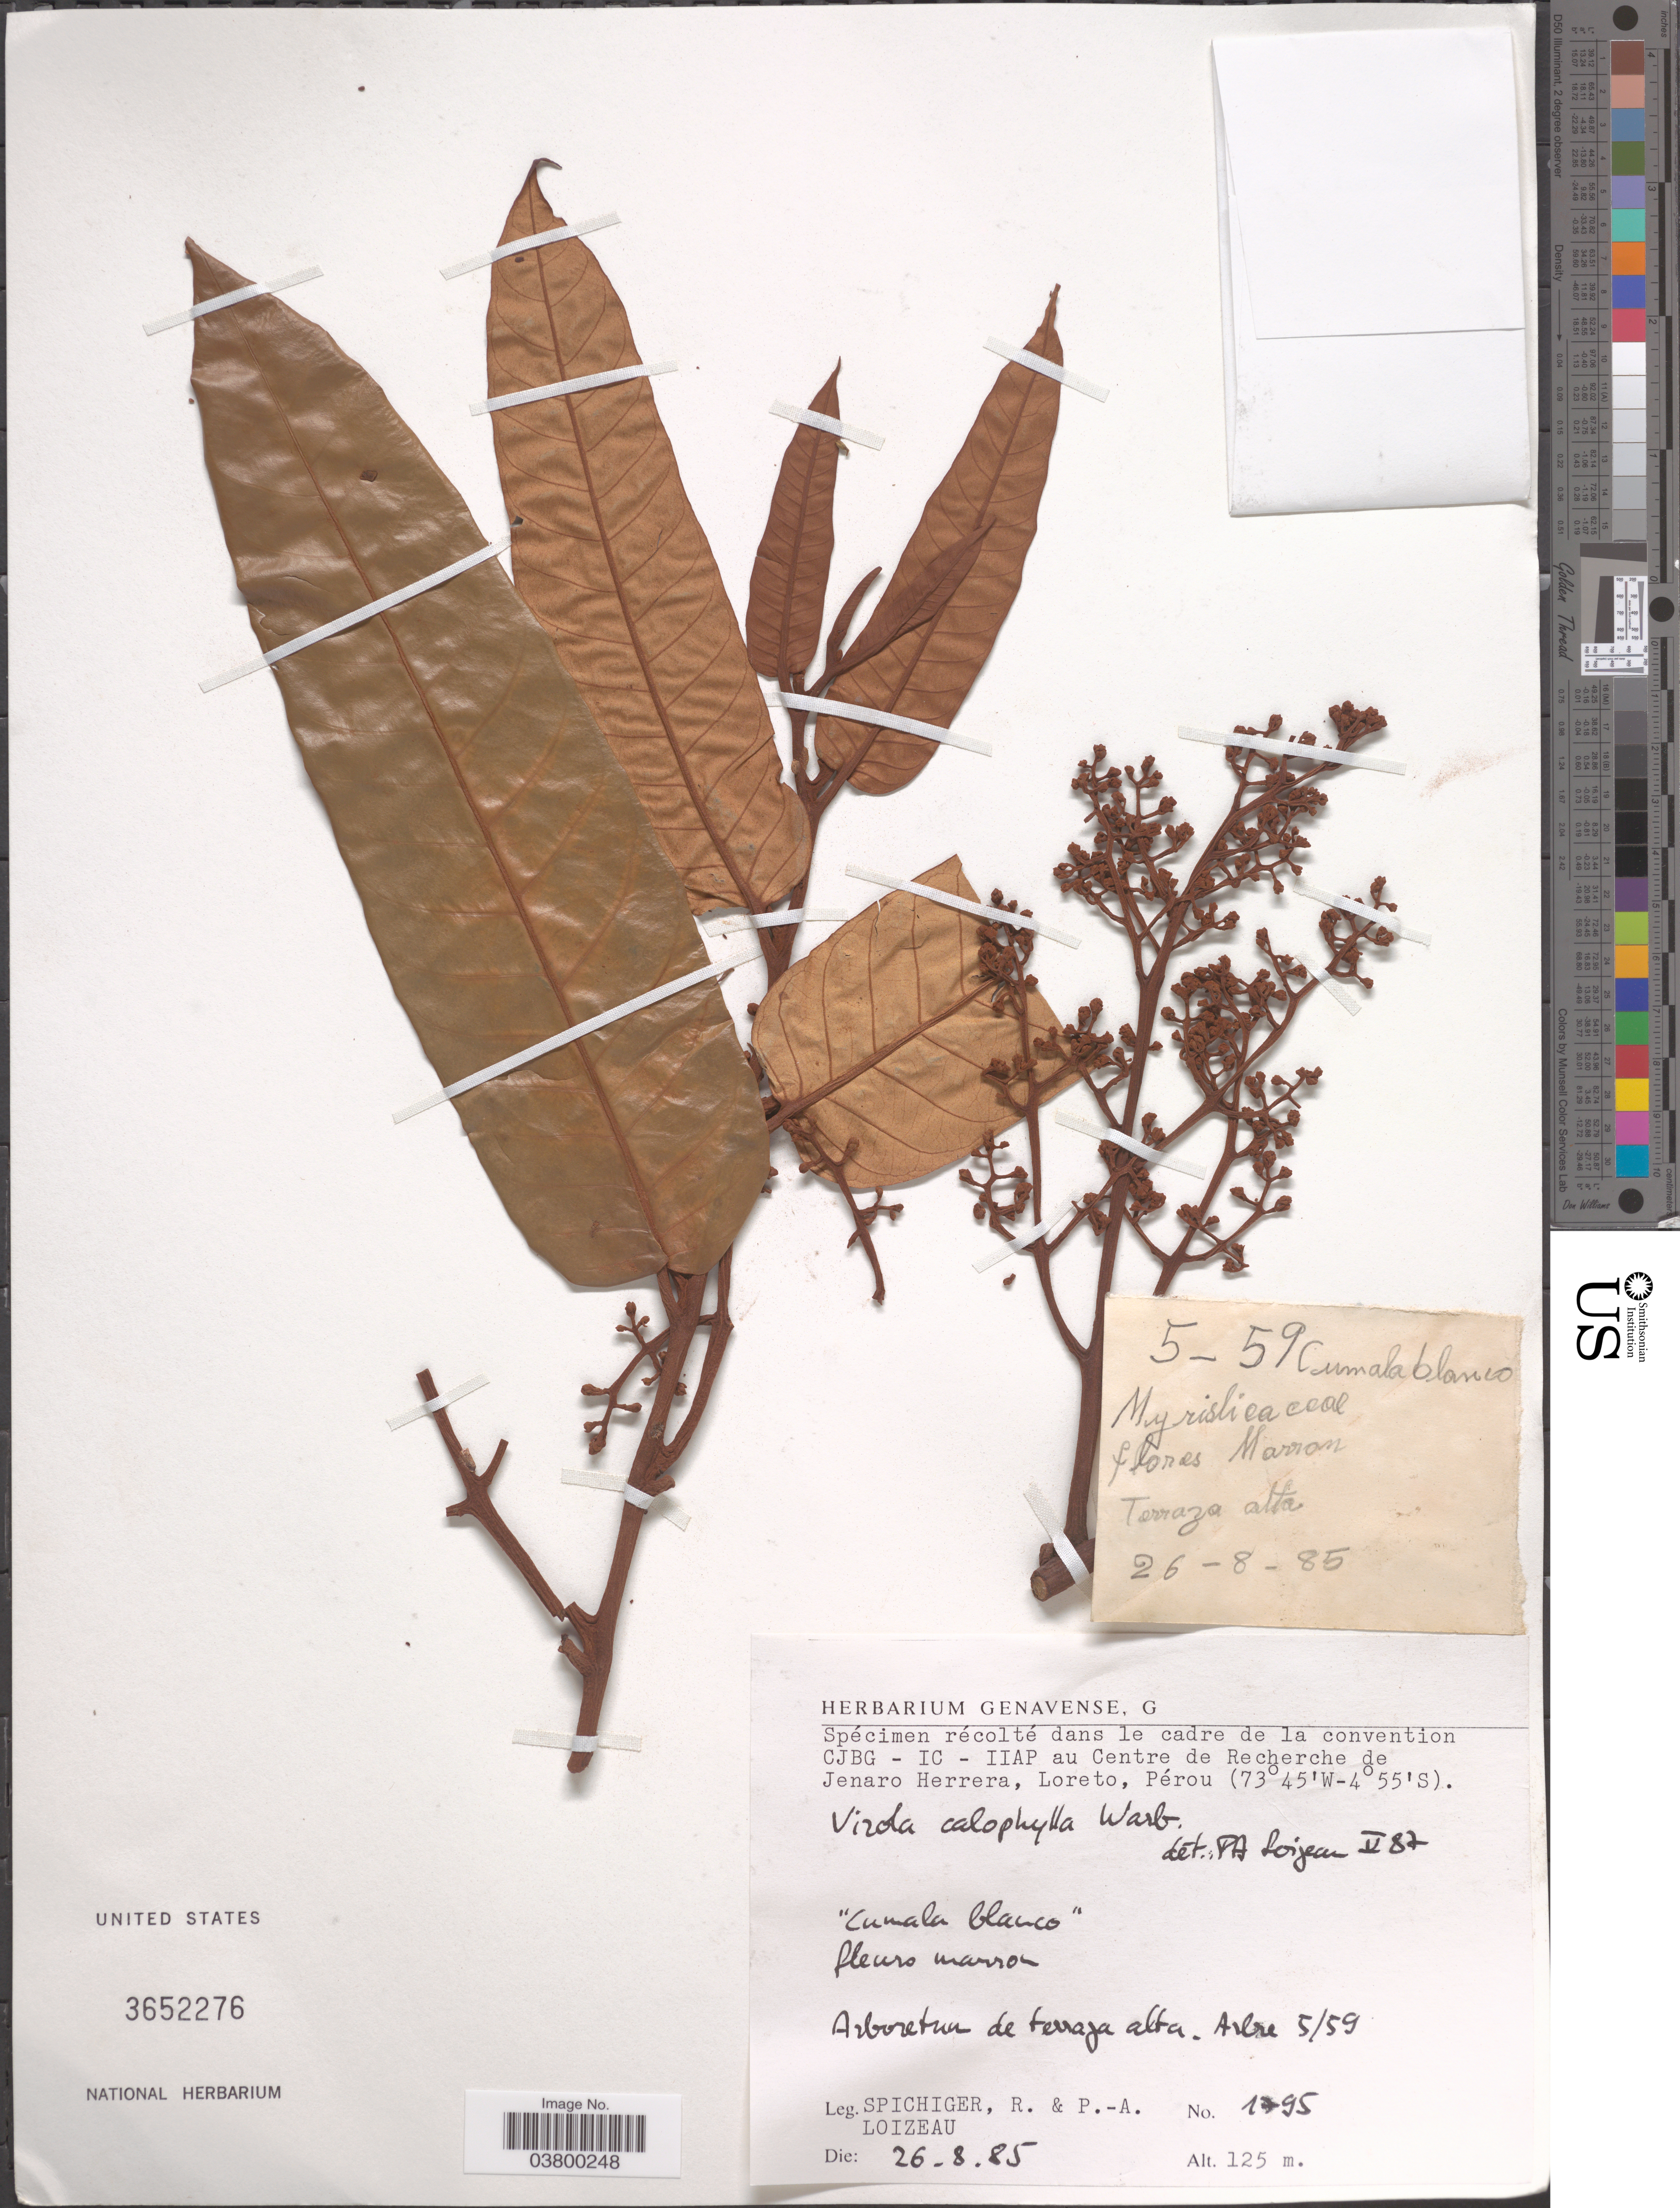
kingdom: Plantae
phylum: Tracheophyta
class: Magnoliopsida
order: Magnoliales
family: Myristicaceae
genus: Virola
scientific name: Virola calophylla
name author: (Spruce) Warb.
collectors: R. Spichiger & P. Loizeau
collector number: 1795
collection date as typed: Transcribed d/m/y: 26/8/85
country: Peru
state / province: Loreto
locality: Centre de Recherche de Jenaro Herrera, Pérou. Arboretum de terraza alta. Arbre 5/59.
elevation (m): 125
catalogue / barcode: US 3652276